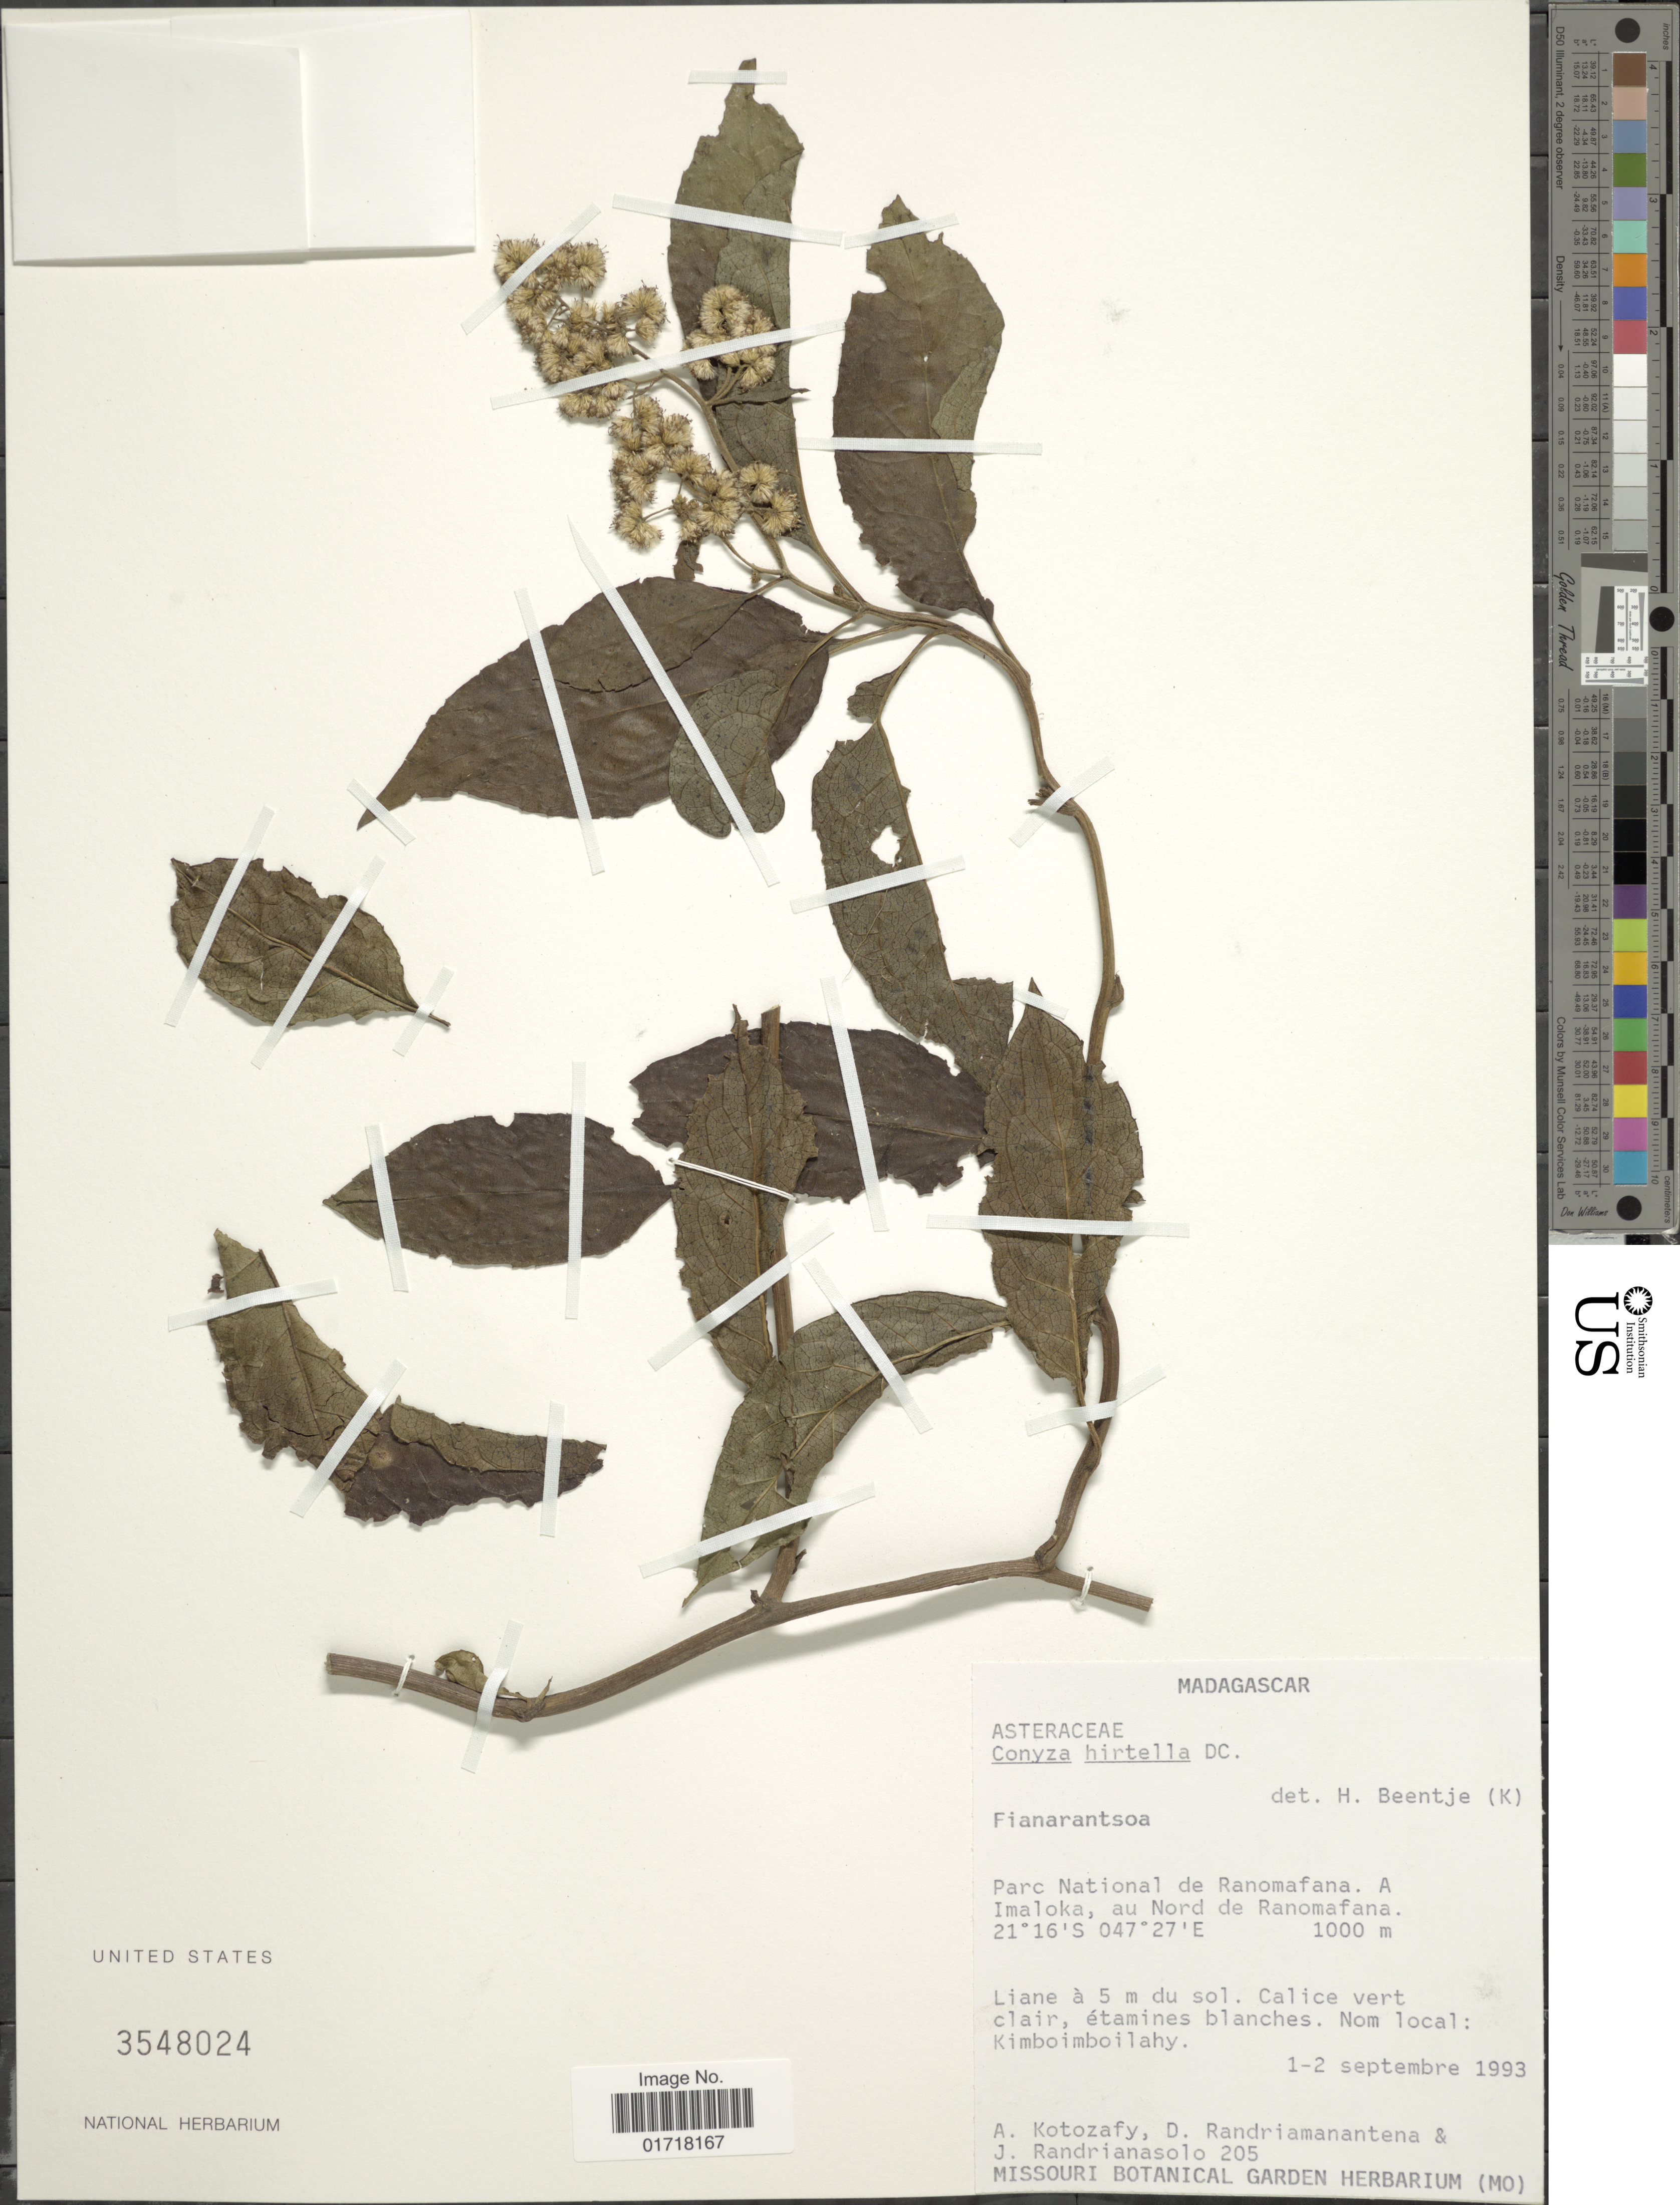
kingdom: Plantae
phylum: Tracheophyta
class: Magnoliopsida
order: Asterales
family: Asteraceae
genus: Conyza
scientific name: Conyza hirtella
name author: DC.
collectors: A. Kotozafy, D. Randriamanantena & J. Randrianasolo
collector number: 205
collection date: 1993-09-01/1993-09-02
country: Madagascar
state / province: Vatovavy Fitovinany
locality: Parc National de Ranomafana, A Imaloka, au Nord de Ranomafana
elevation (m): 1000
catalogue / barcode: US 3548024